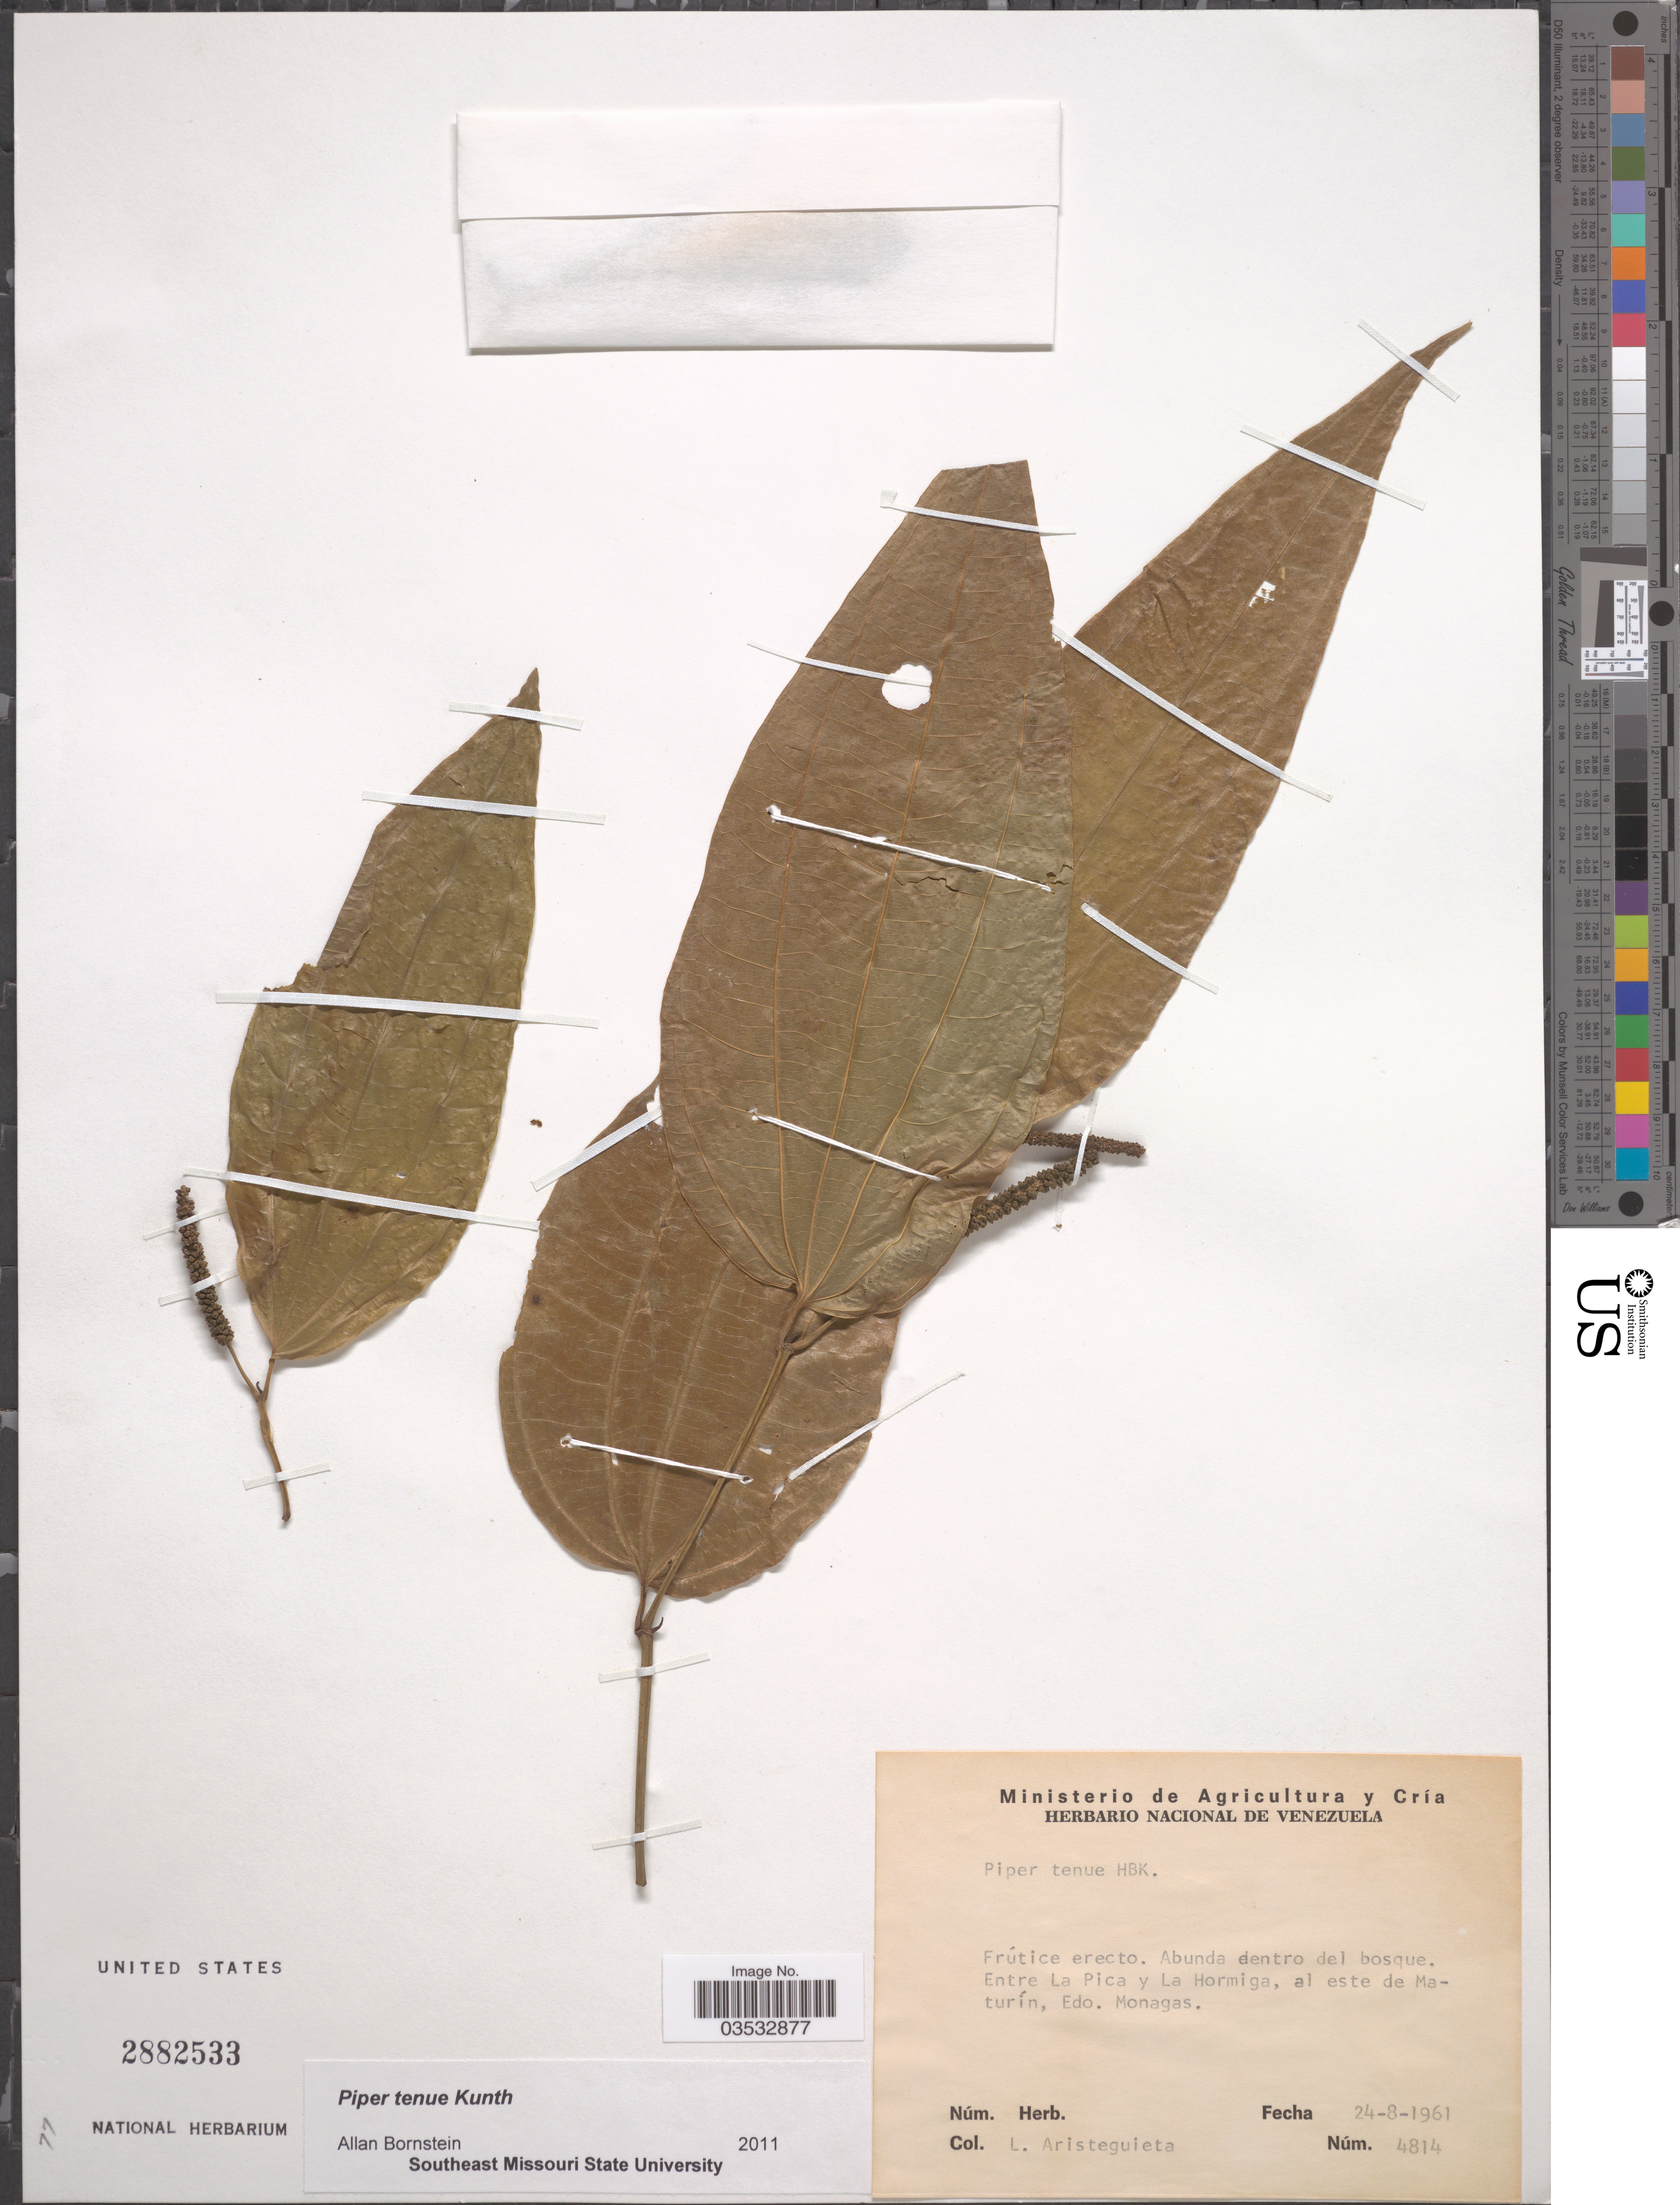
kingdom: Plantae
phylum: Tracheophyta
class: Magnoliopsida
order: Piperales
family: Piperaceae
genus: Piper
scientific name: Piper tenue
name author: Kunth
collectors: L. Aristeguieta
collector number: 4814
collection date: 1961-08-24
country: Venezuela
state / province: Monagas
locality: Entre La Pica y La Hormiga, al este de Maturín.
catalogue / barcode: US 2882533